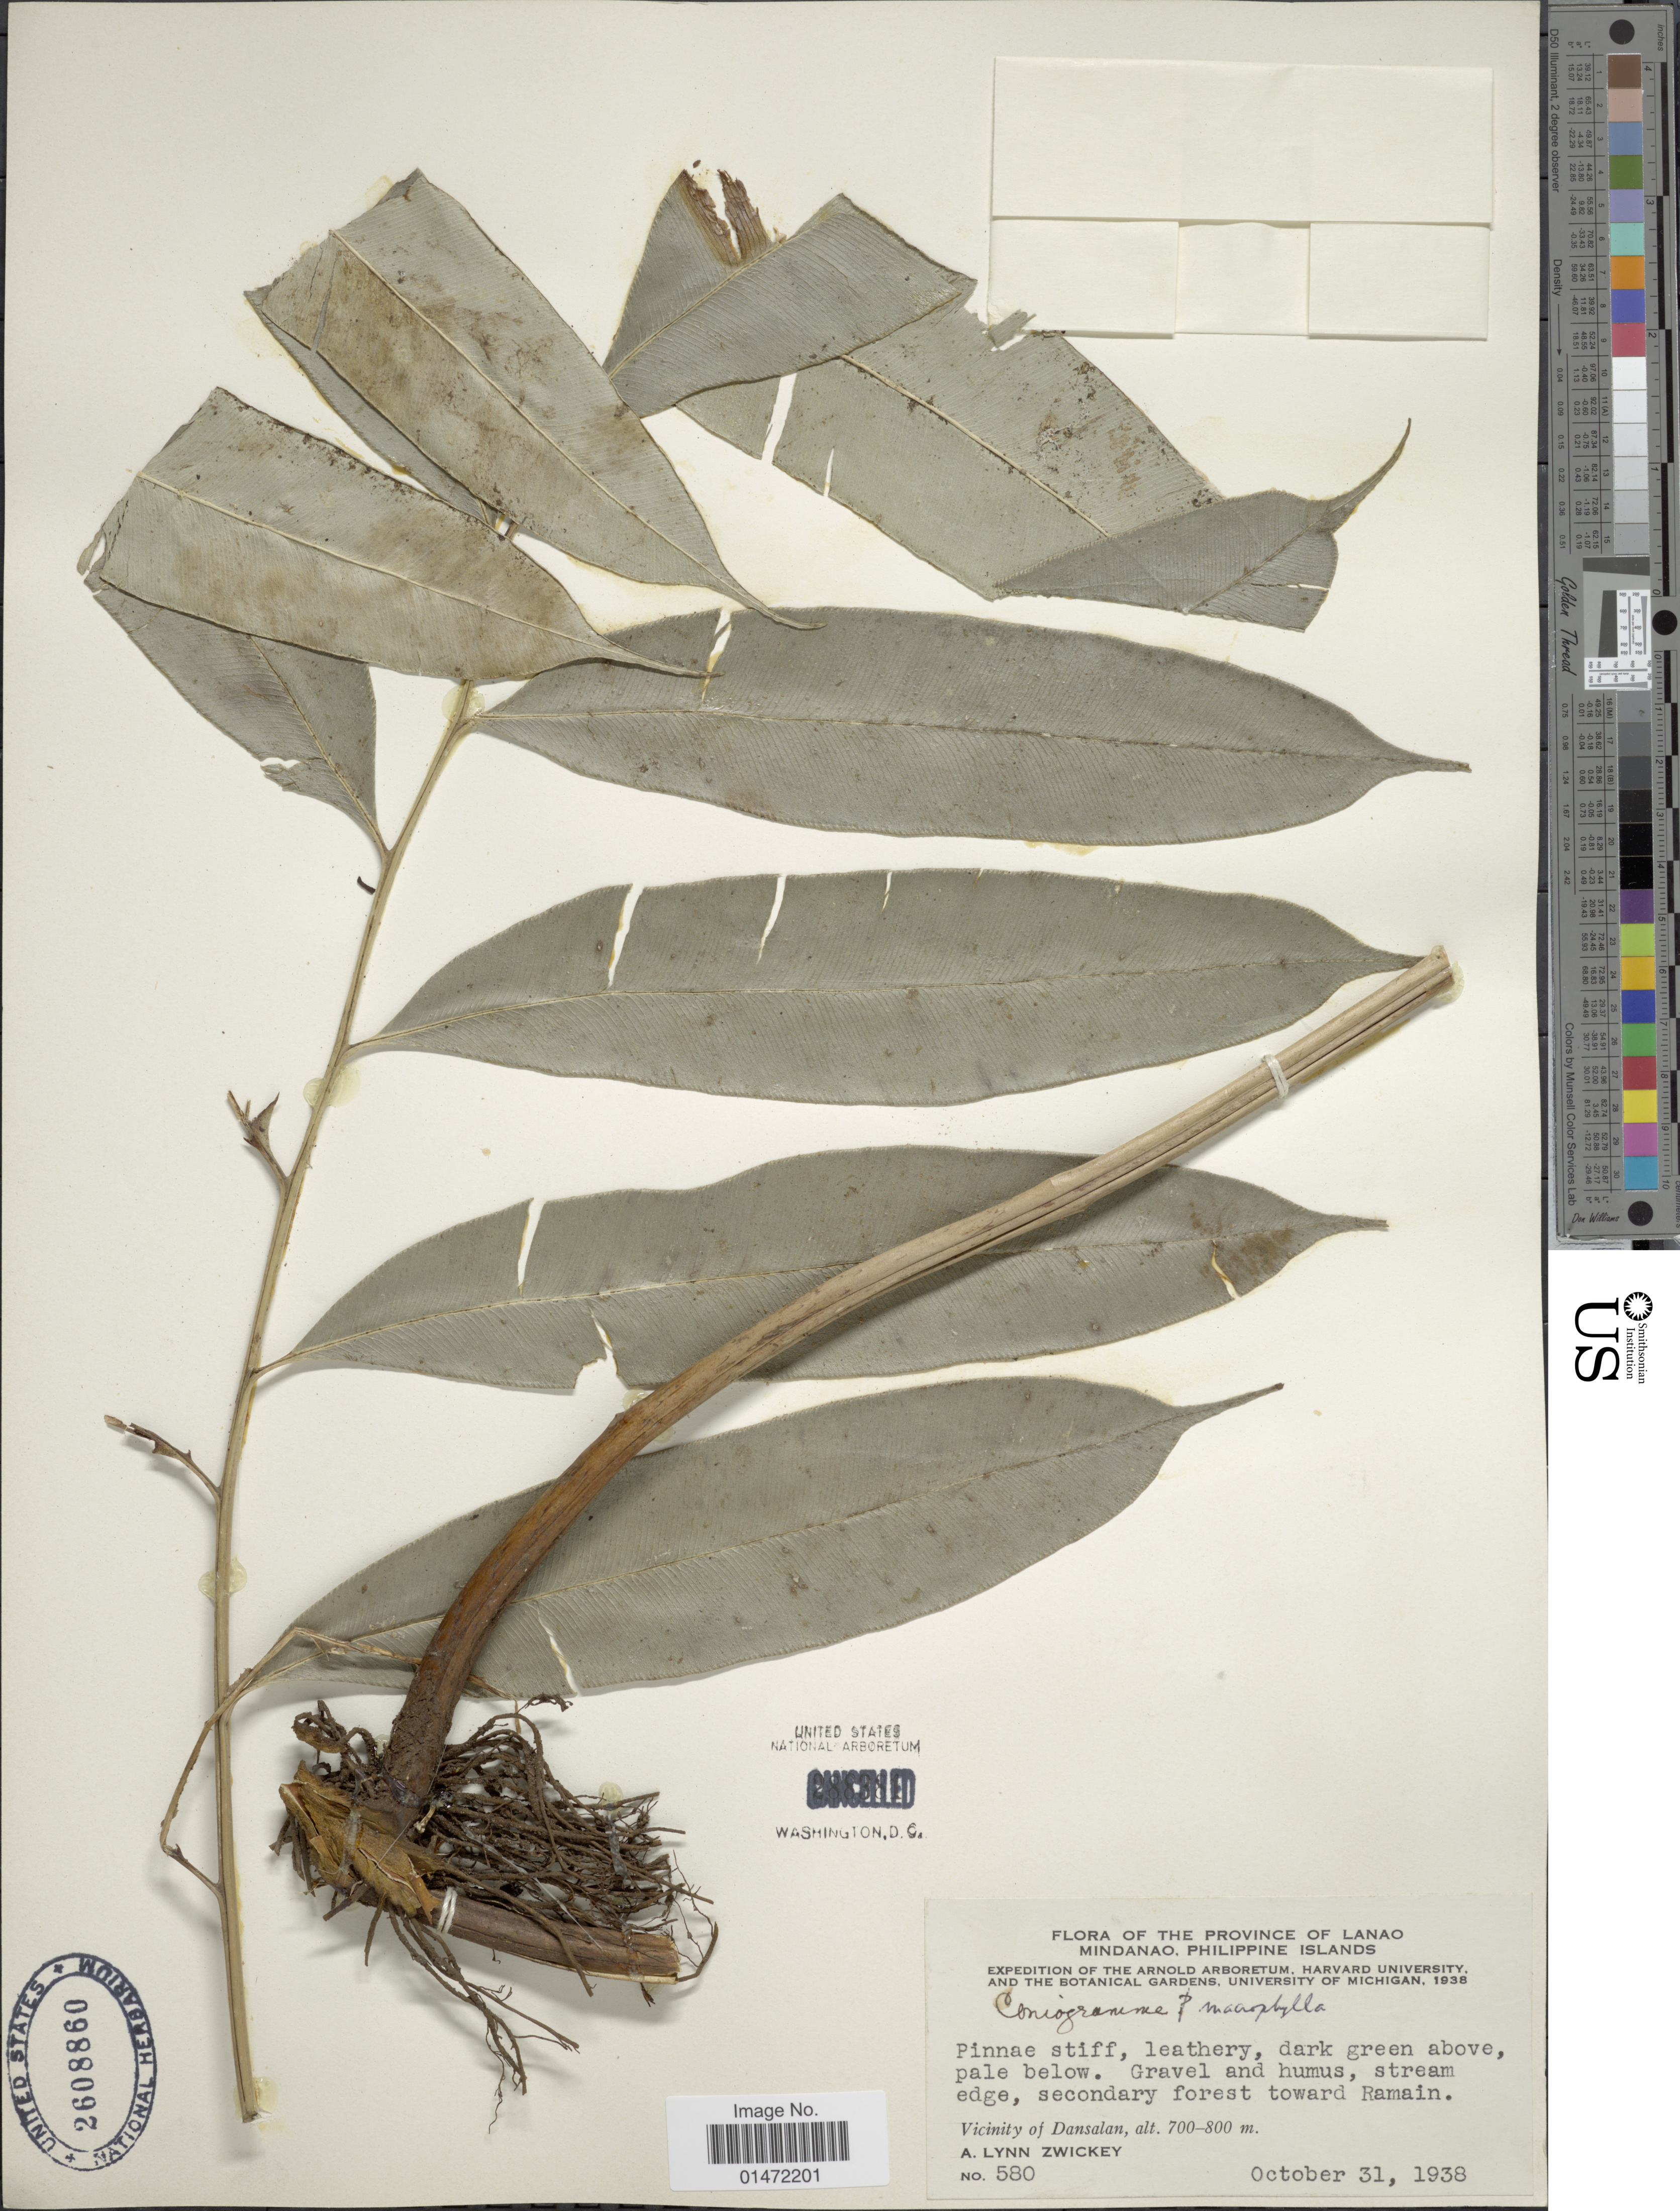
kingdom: Plantae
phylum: Tracheophyta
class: Polypodiopsida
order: Polypodiales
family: Pteridaceae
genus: Coniogramme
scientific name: Coniogramme macrophylla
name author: (Blume) Hieron.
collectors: A. Zwickey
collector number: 580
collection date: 1938-10-31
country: Philippines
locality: Province of Lanao. Mindanao. Vicinity of Dansalan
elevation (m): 700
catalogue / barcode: US 2608860